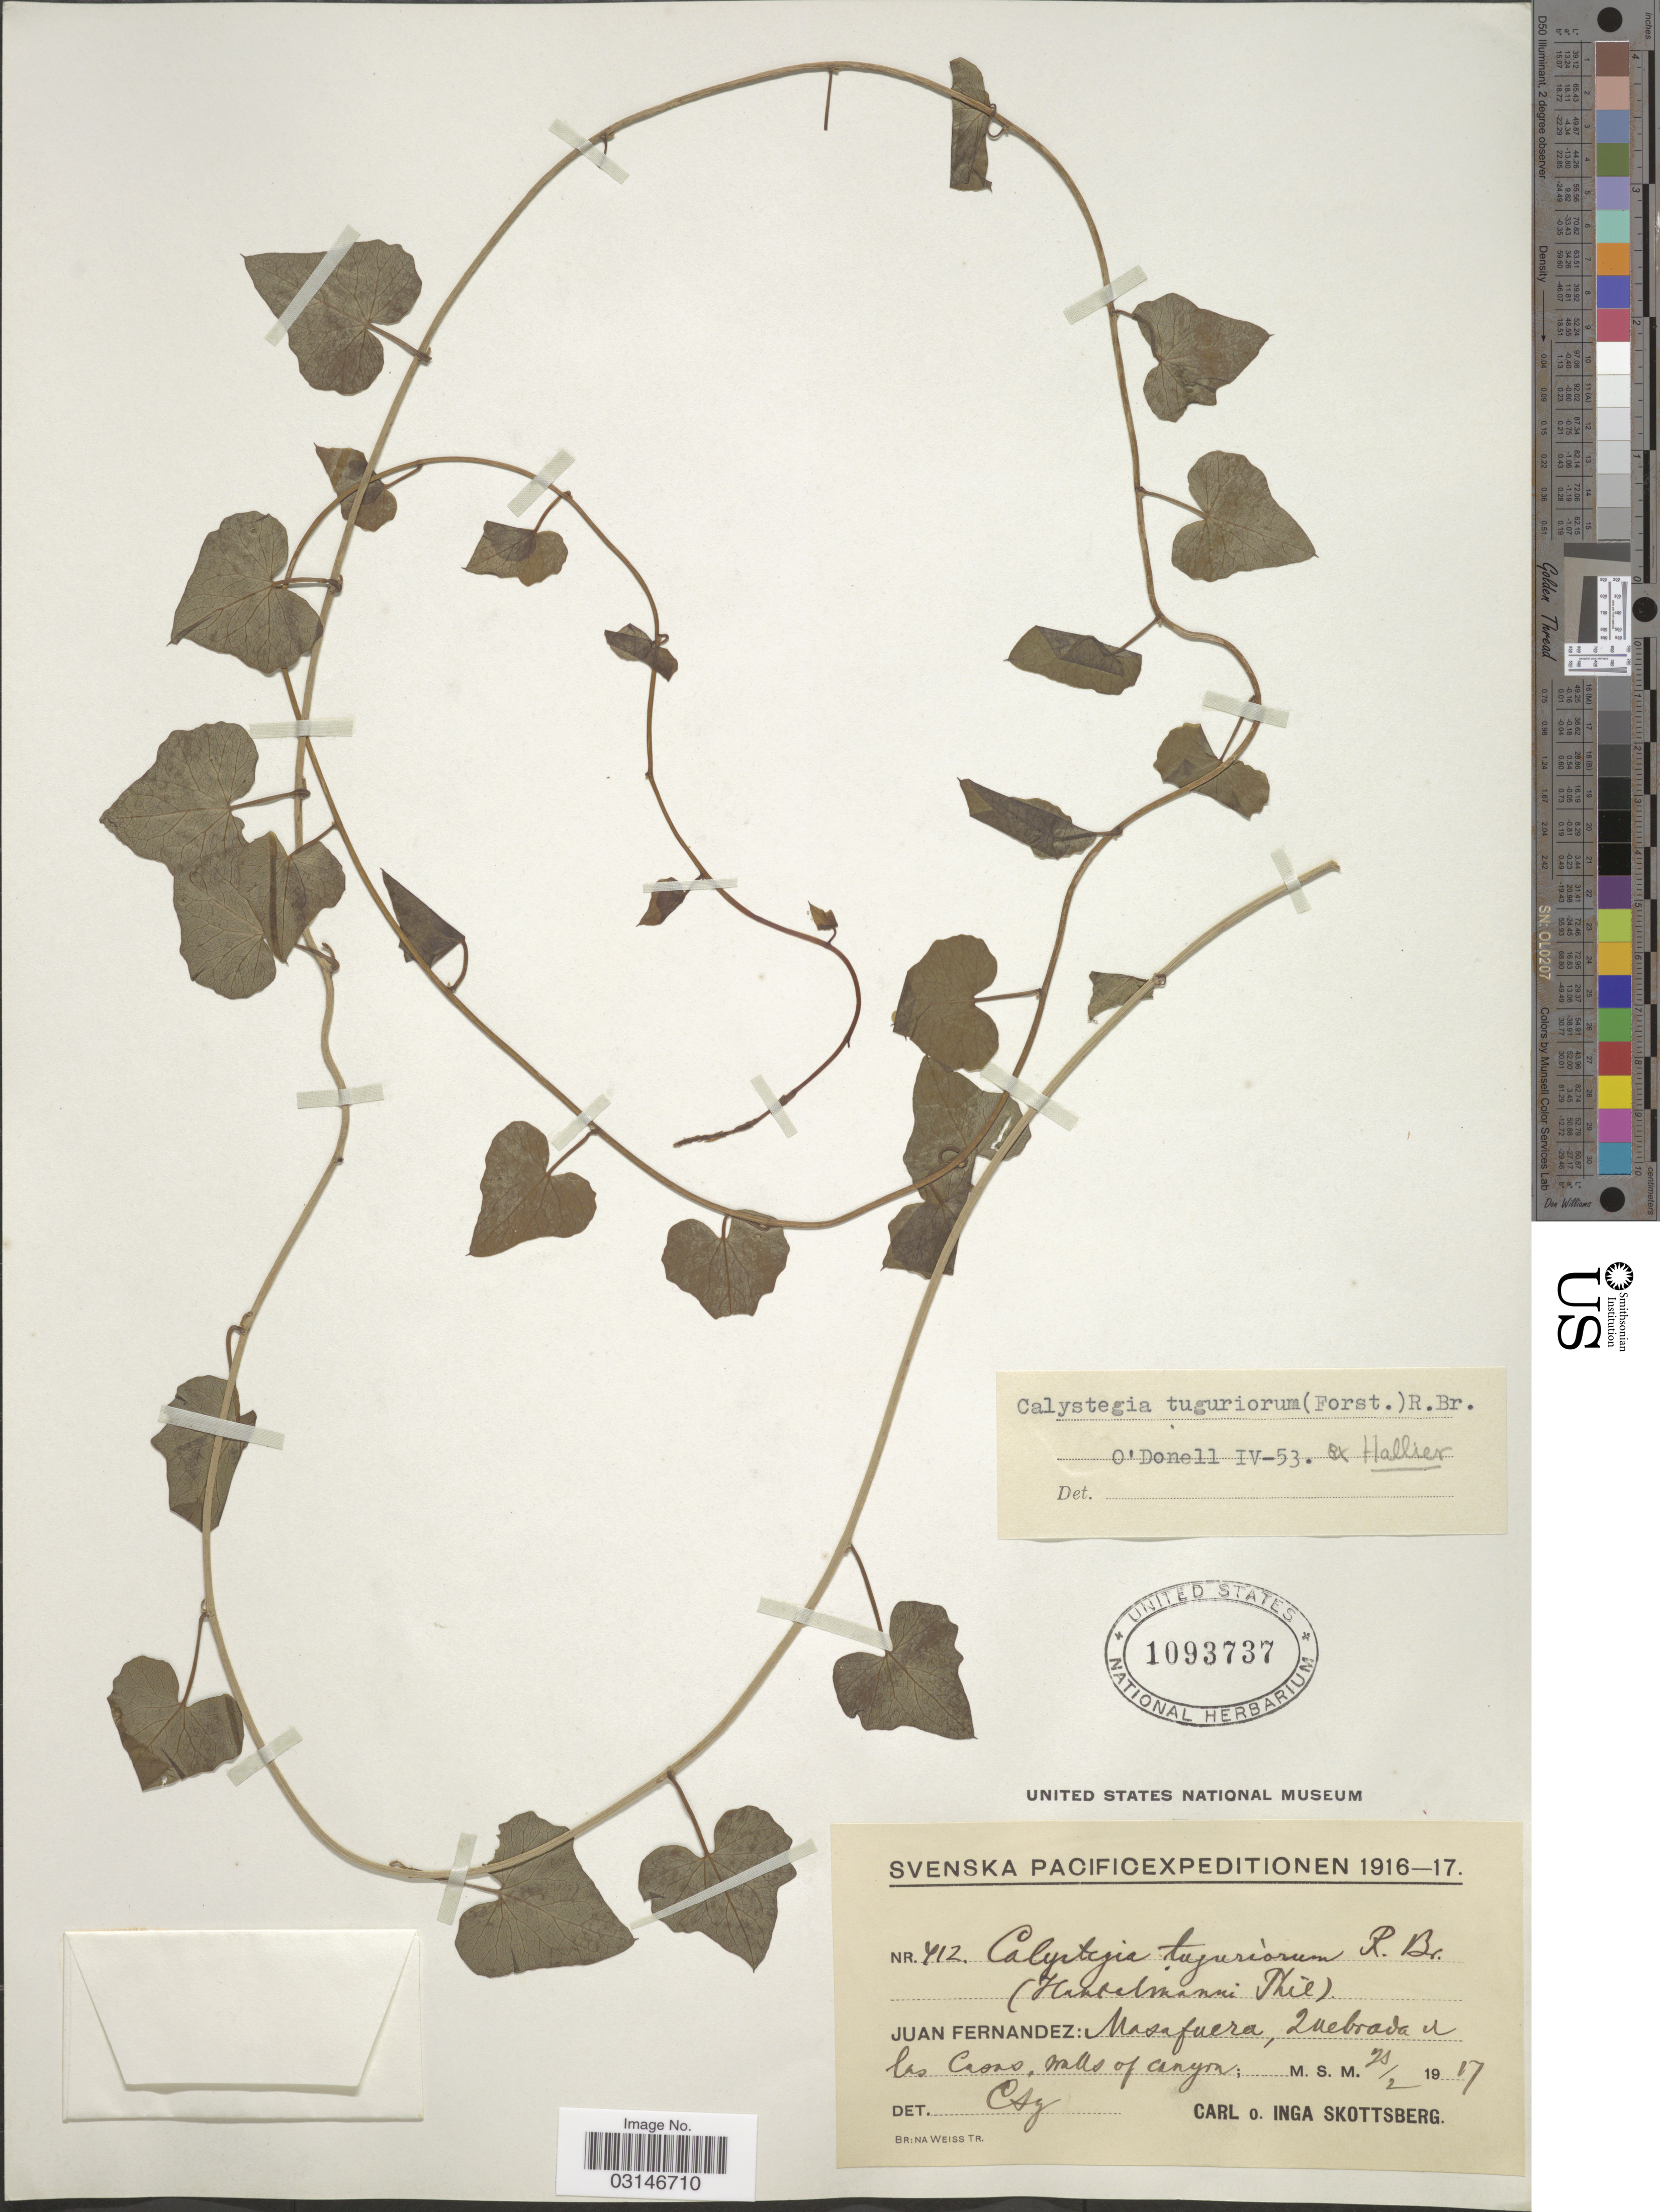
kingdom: Plantae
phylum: Tracheophyta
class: Magnoliopsida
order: Solanales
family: Convolvulaceae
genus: Calystegia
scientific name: Calystegia tuguriorum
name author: R. Br. ex Hook. f.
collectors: C. Skottsberg & I. Skottsberg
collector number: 412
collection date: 1917-02-25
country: Chile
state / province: Valparaíso (V)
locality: Pacific. Juan Fernandez: Masafuera, Quebrada et las Casas, Walls of canyon.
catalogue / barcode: US 1093737